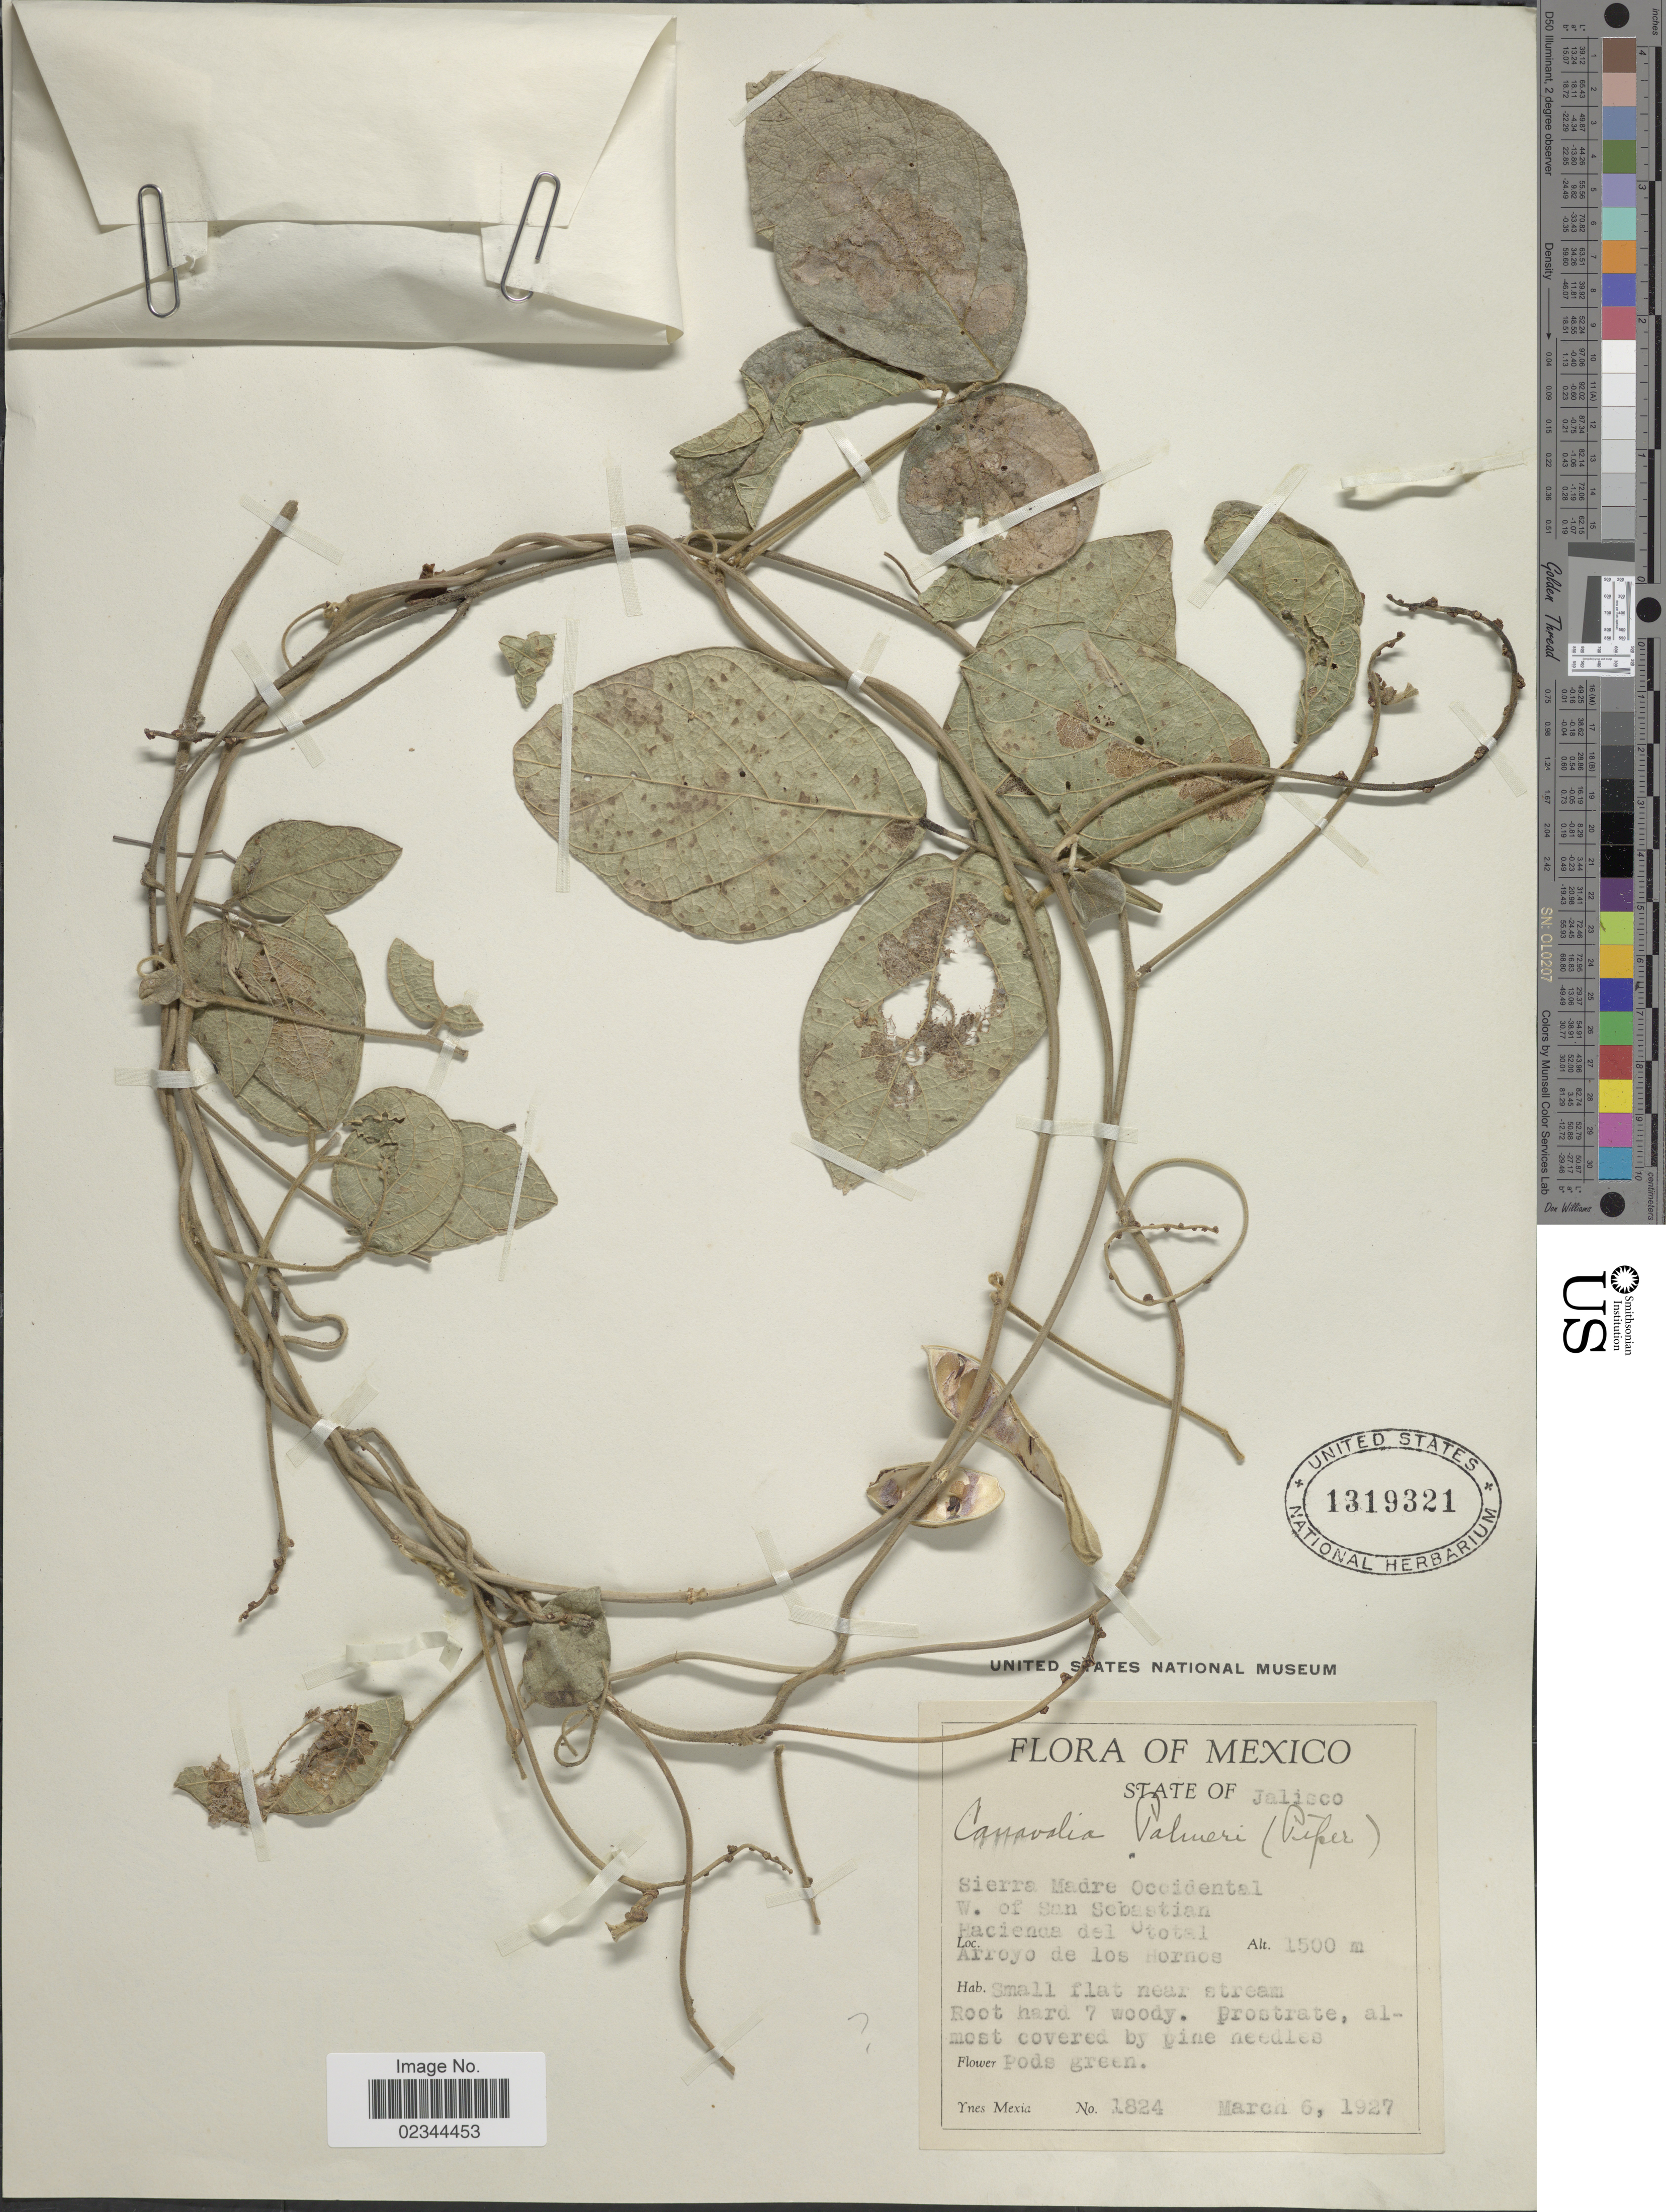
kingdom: Plantae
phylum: Tracheophyta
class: Magnoliopsida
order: Fabales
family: Fabaceae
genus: Canavalia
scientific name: Canavalia villosa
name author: Benth.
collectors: Y. Mexia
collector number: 1824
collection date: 1927-03-06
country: Mexico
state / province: Jalisco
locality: Sierra Madrea Occidental, W. of San Sebastian, Hacienda del Ototal, Arroyo de los Hornos, near stream.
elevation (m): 1500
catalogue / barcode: US 1319321